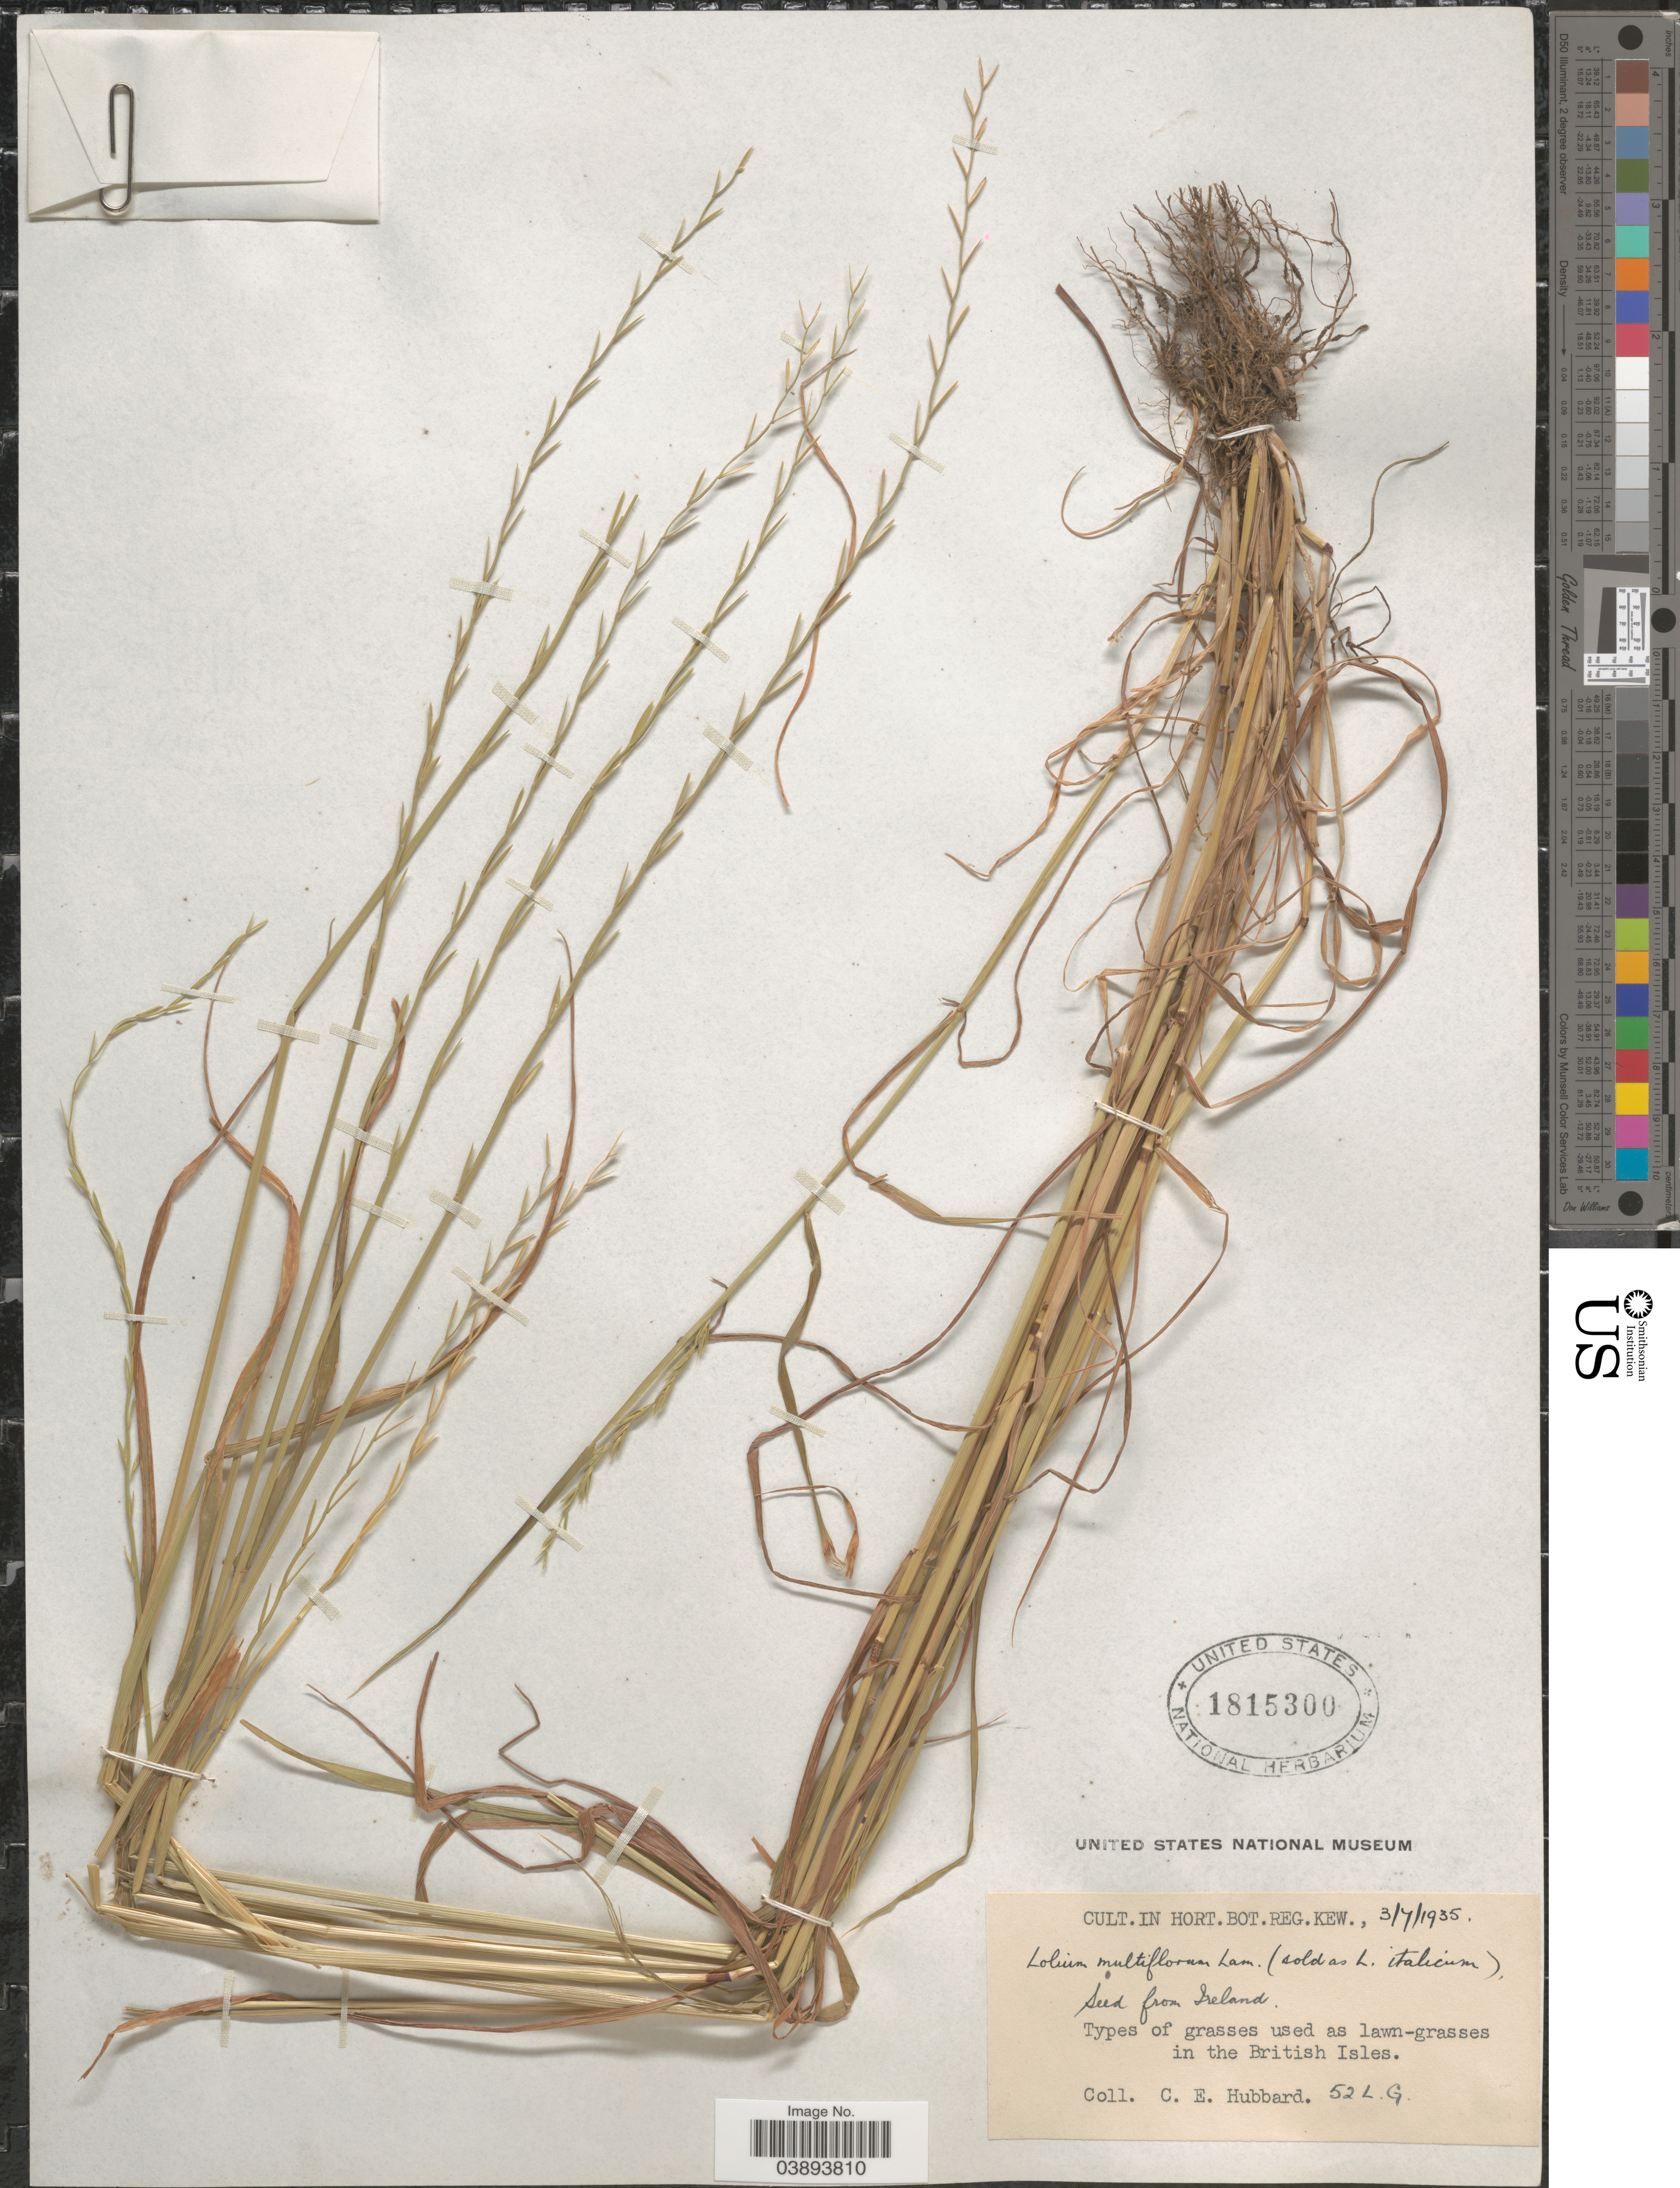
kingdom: Plantae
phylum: Tracheophyta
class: Liliopsida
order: Poales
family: Poaceae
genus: Lolium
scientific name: Lolium multiflorum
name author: Lam.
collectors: C. E. Hubbard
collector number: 52LG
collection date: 1935-07-03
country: United Kingdom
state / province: England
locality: In Hort. Bot. Reg. Kew.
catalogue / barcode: US 1815300